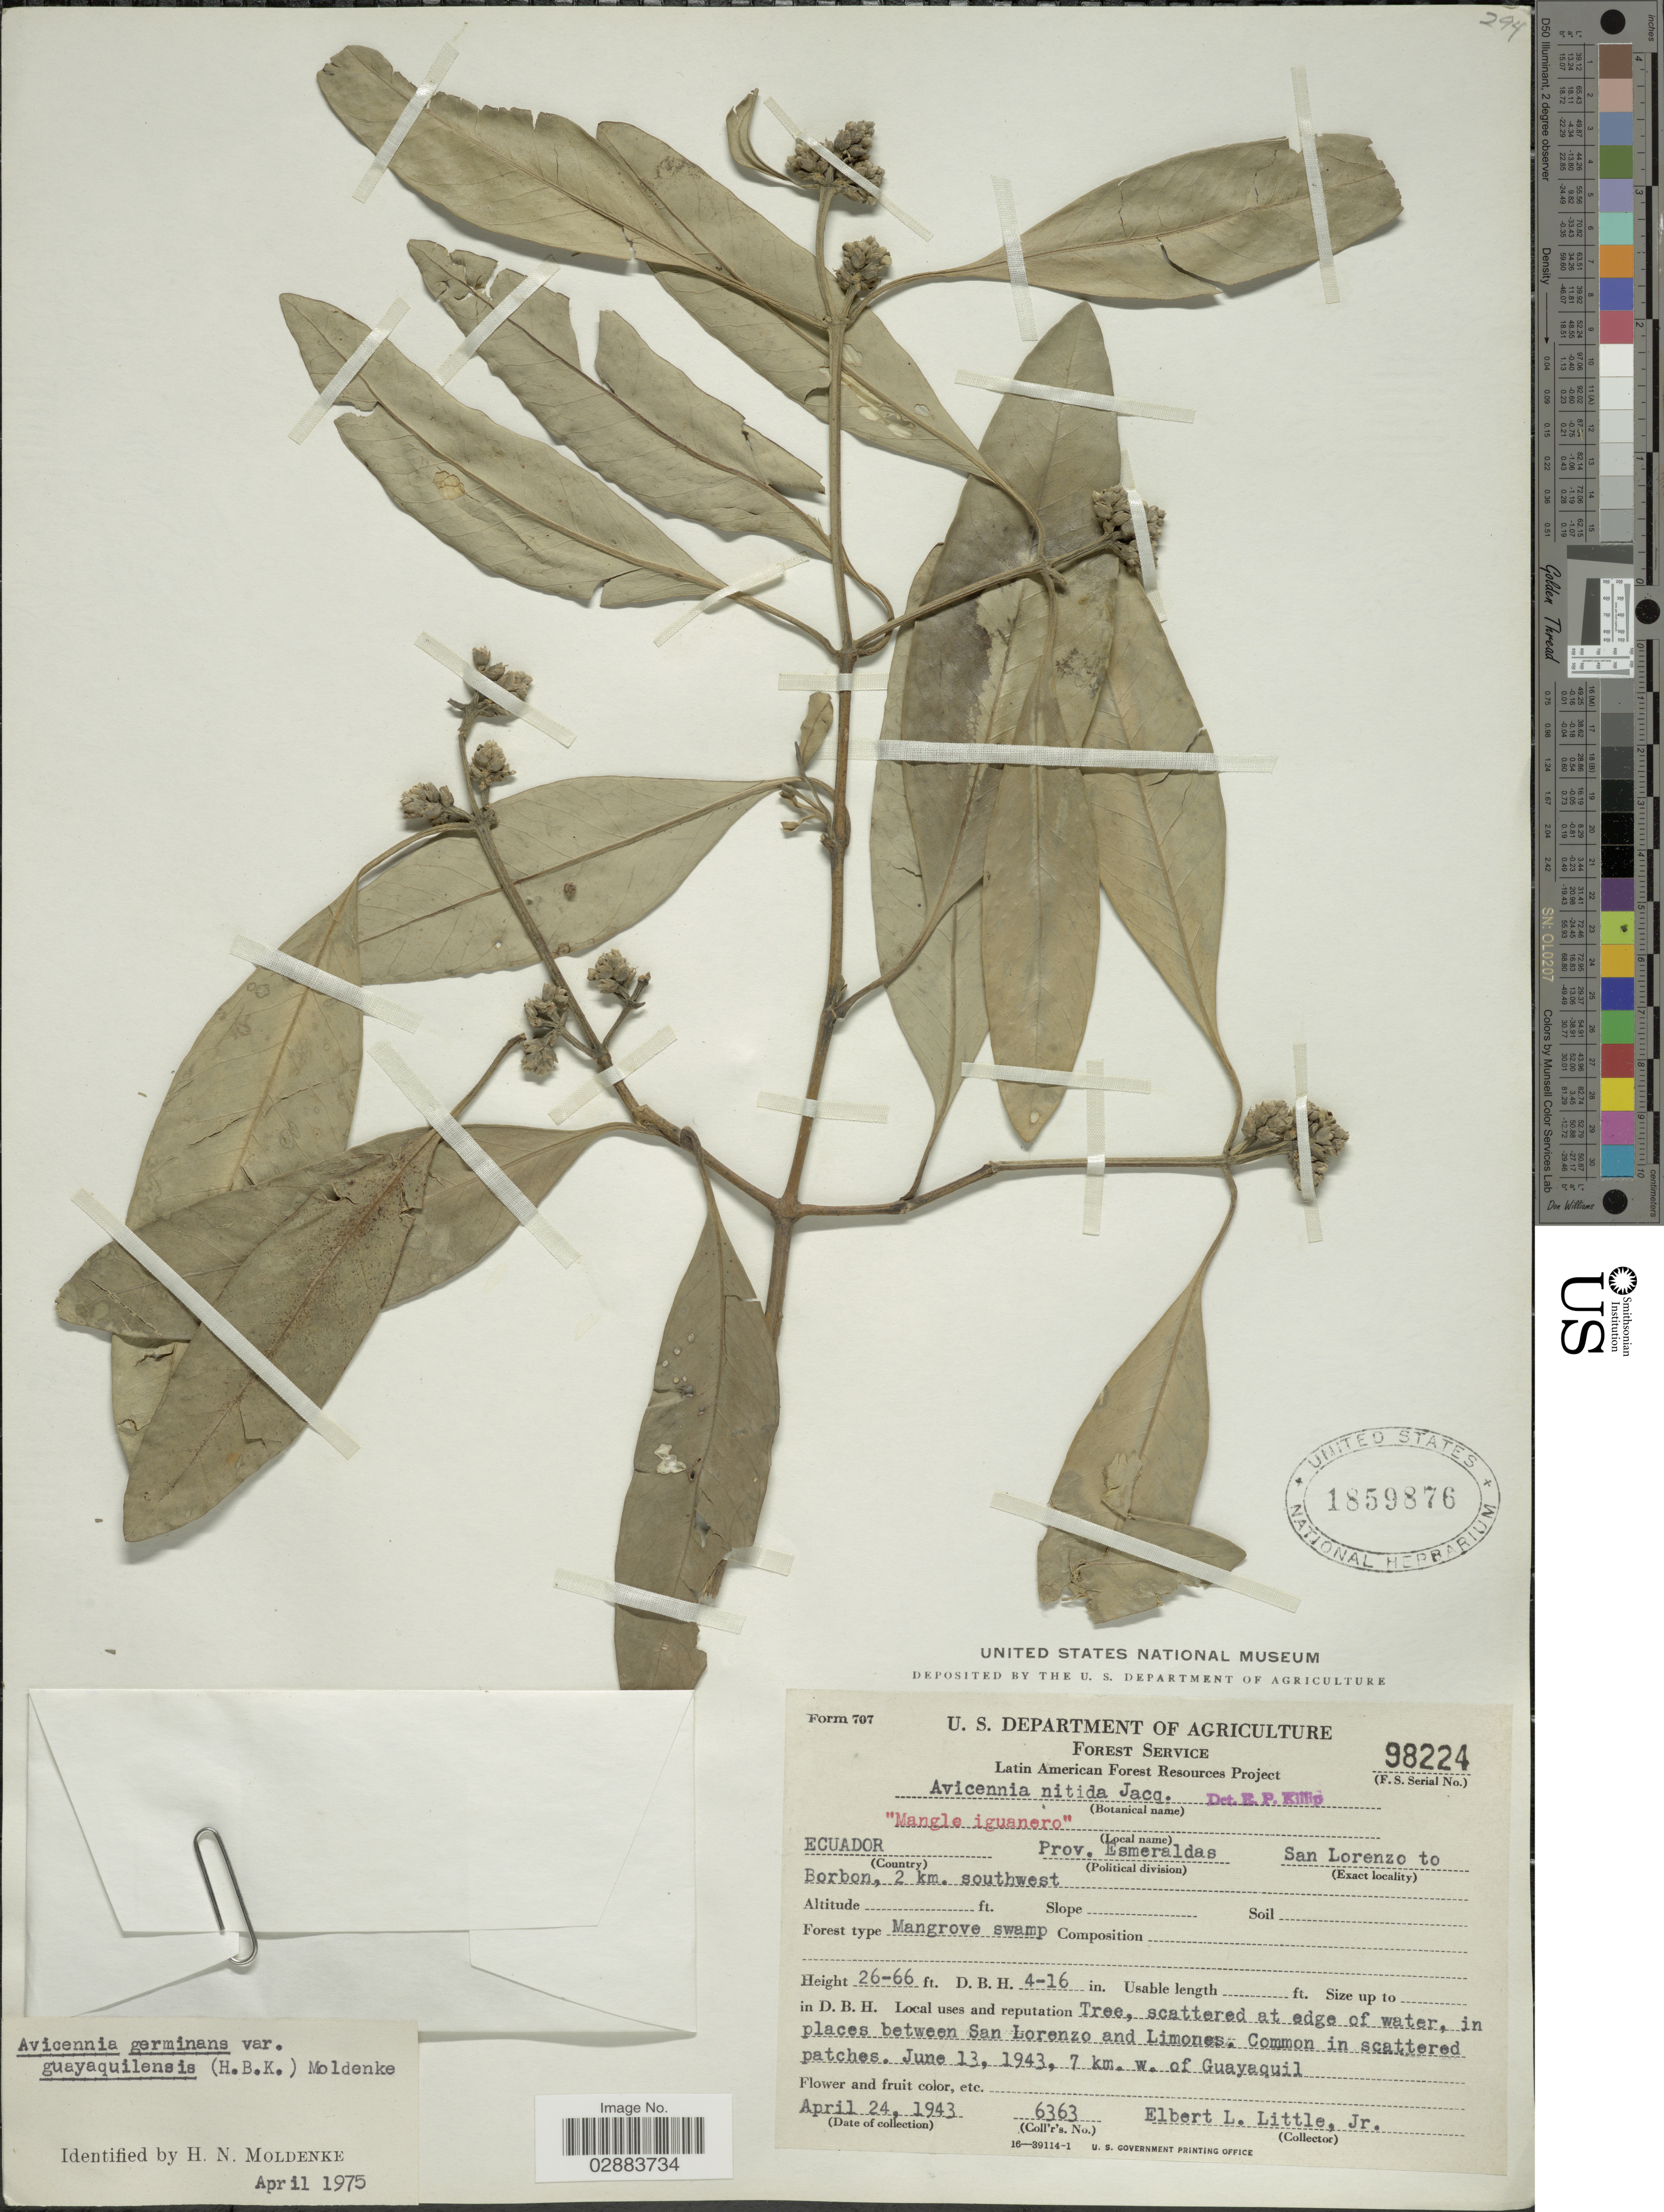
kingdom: Plantae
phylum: Tracheophyta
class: Magnoliopsida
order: Lamiales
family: Acanthaceae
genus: Avicennia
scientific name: Avicennia germinans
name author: (L.) L.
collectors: E. L. Little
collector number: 6363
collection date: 1943-04-24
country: Ecuador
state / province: Esmeraldas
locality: San Lorenzo to Borbon, 2 km. southwest.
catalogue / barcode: US 1859876